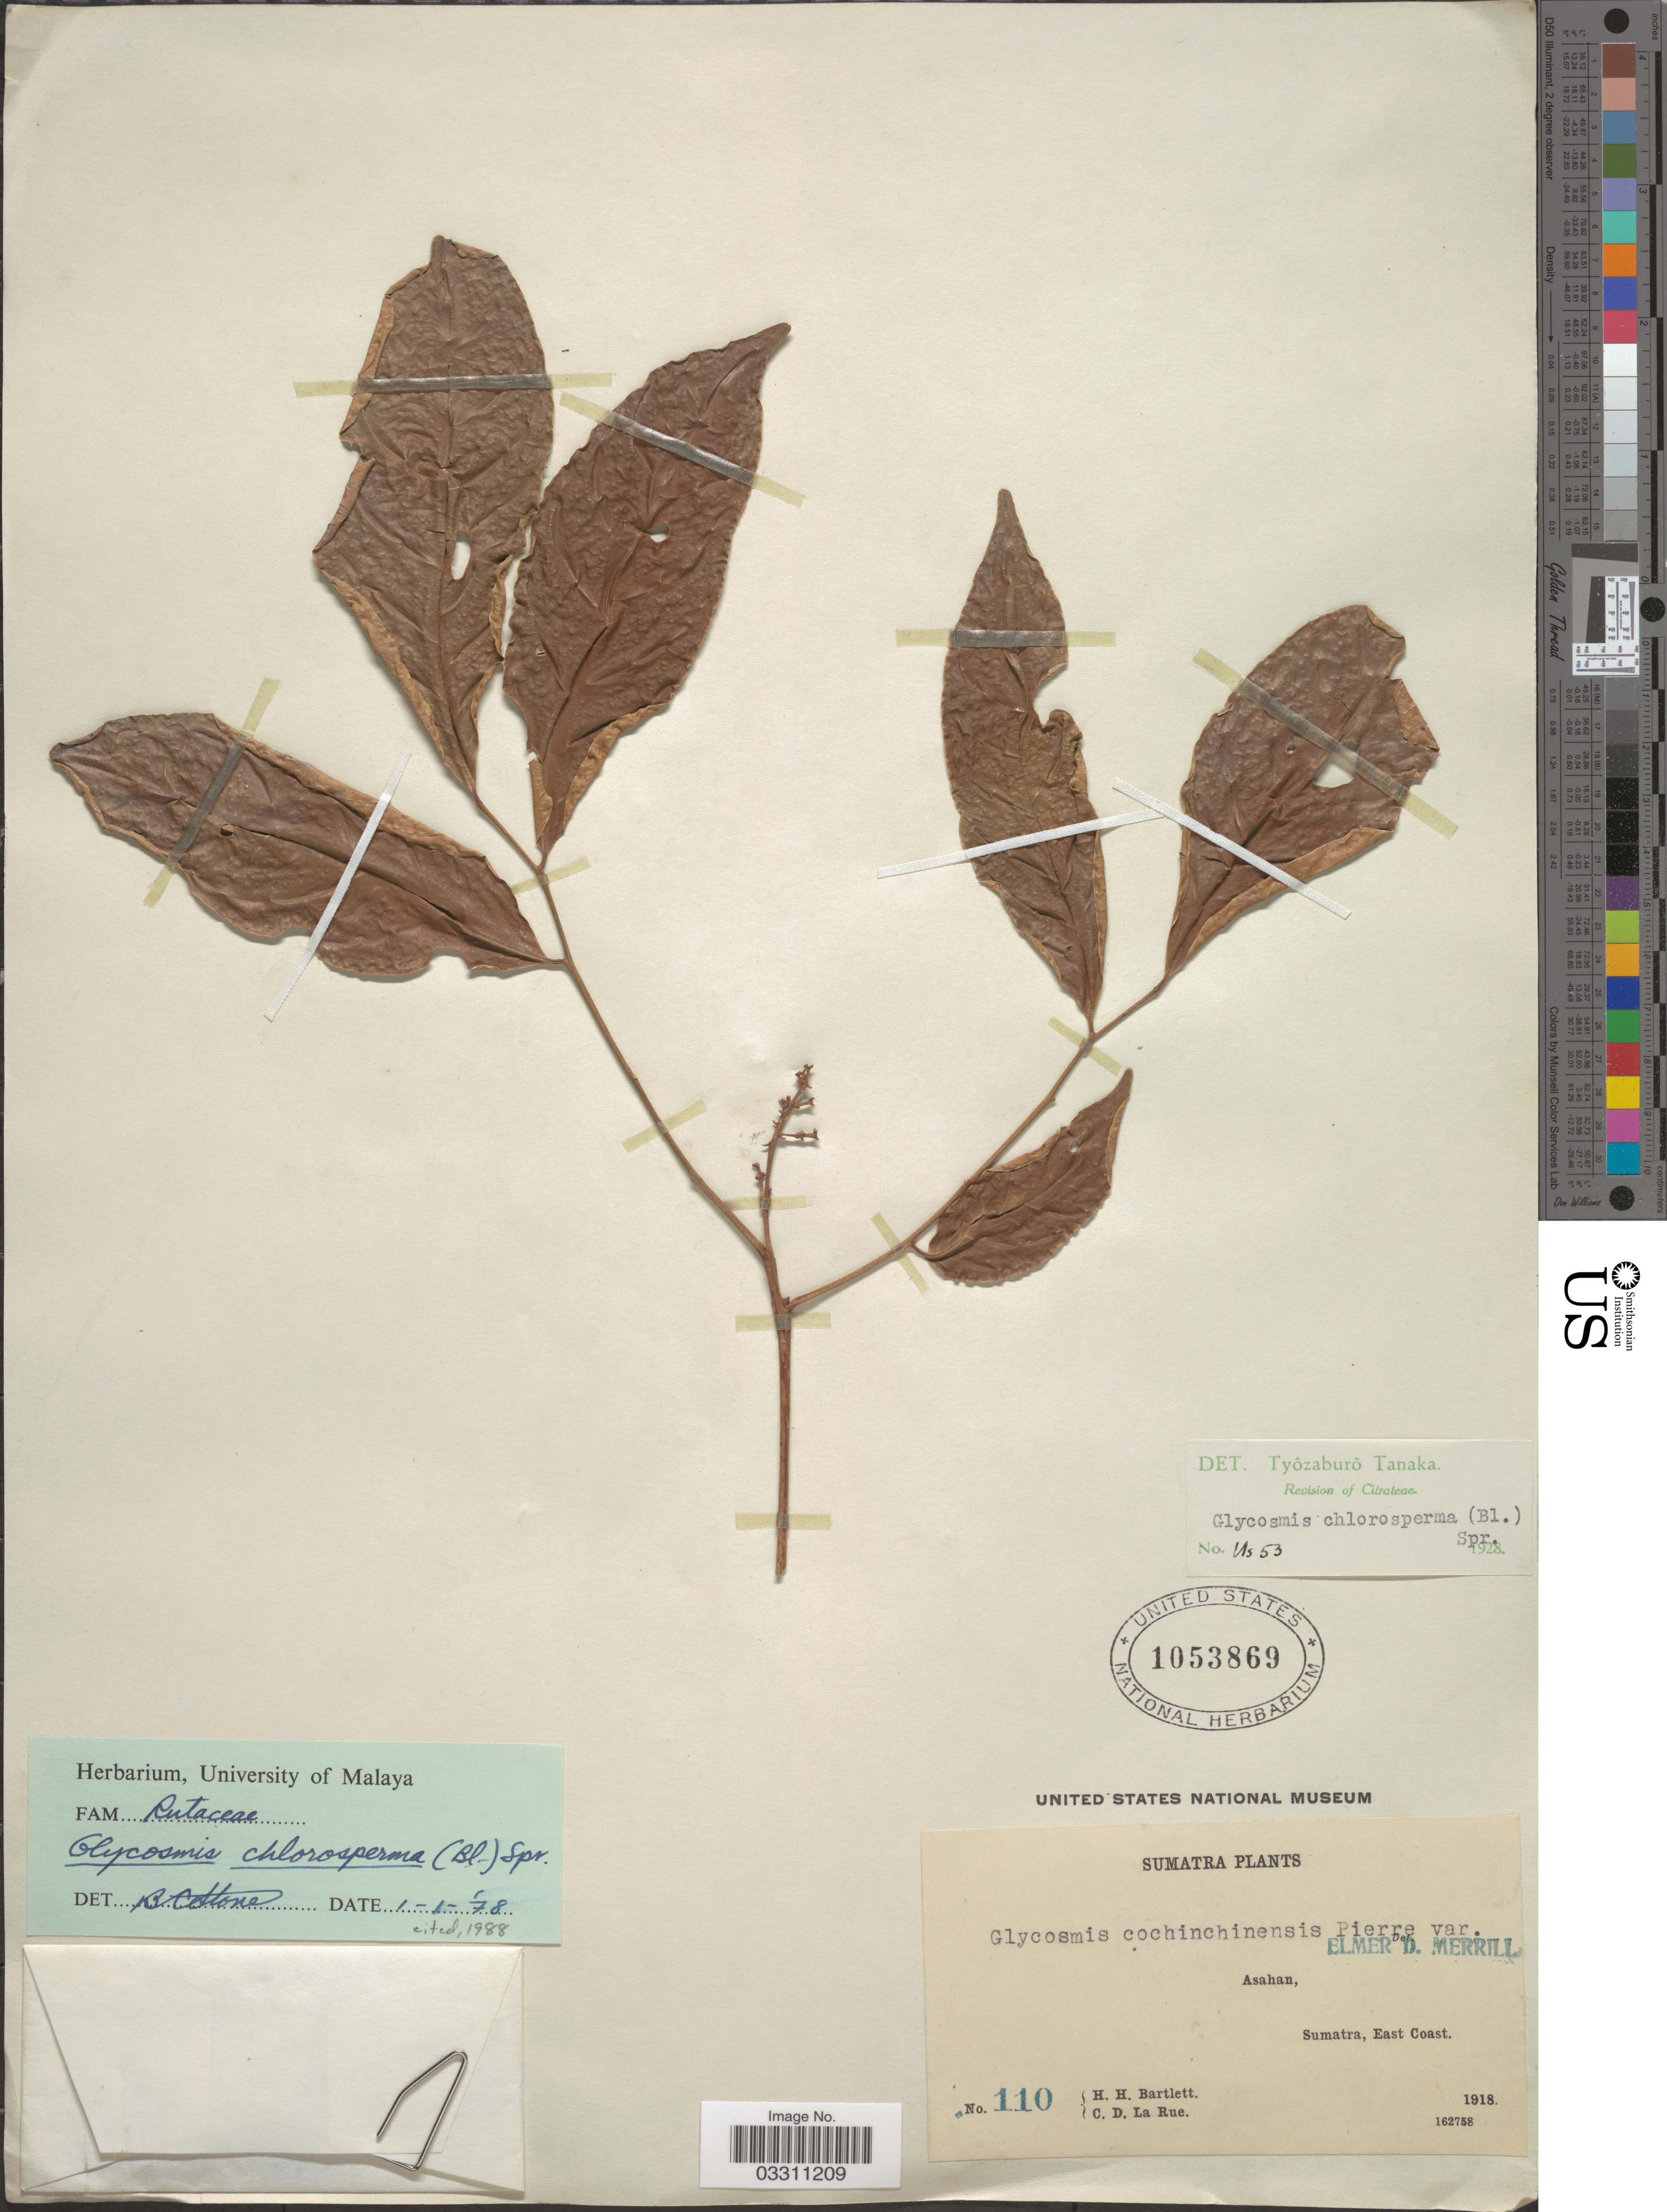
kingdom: Plantae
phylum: Tracheophyta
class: Magnoliopsida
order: Sapindales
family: Rutaceae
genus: Glycosmis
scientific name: Glycosmis chlorosperma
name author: Spreng.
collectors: H. H. Bartlett & C. La Rue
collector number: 110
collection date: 1918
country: Indonesia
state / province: Sumatra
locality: Asahan, Sumatra, East Coast.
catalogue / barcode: US 1053869